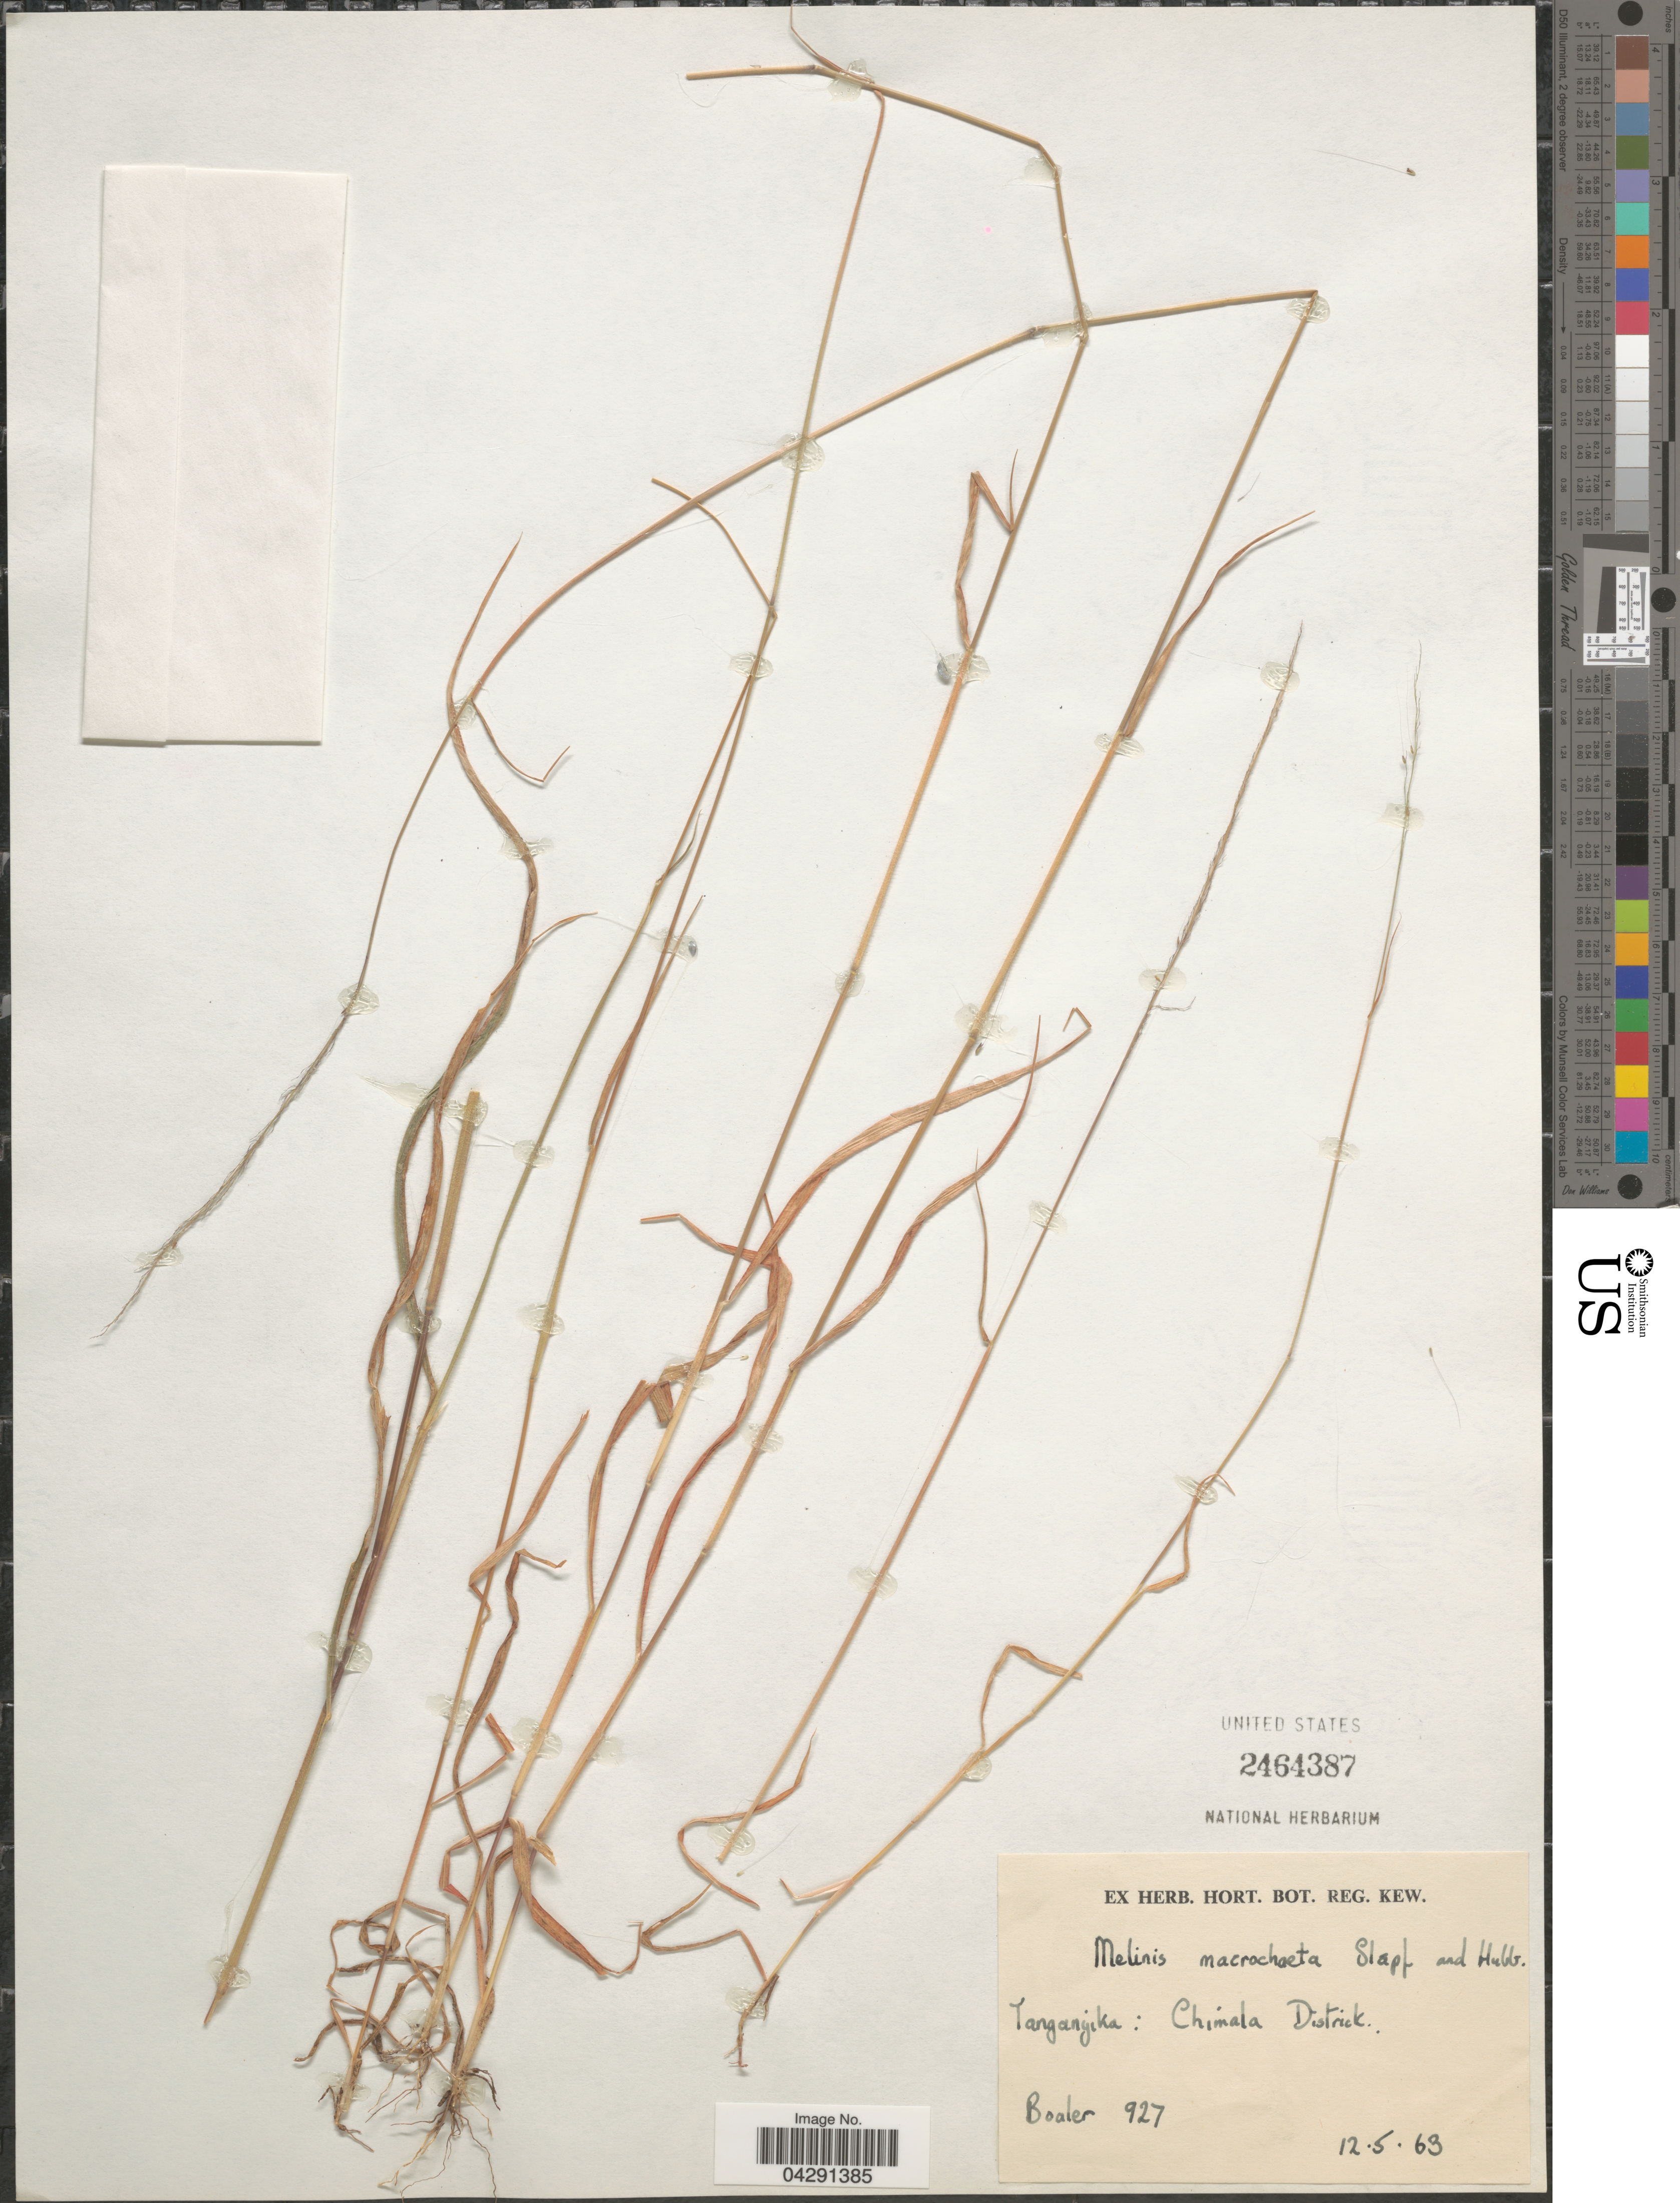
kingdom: Plantae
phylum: Tracheophyta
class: Liliopsida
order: Poales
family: Poaceae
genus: Melinis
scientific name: Melinis macrochaeta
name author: Stapf & C.E. Hubb.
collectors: -. Boaler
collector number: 927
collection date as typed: Transcribed d/m/y: 12/5/63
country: Tanzania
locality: Tanganyika: Chimala District.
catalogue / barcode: US 2464387